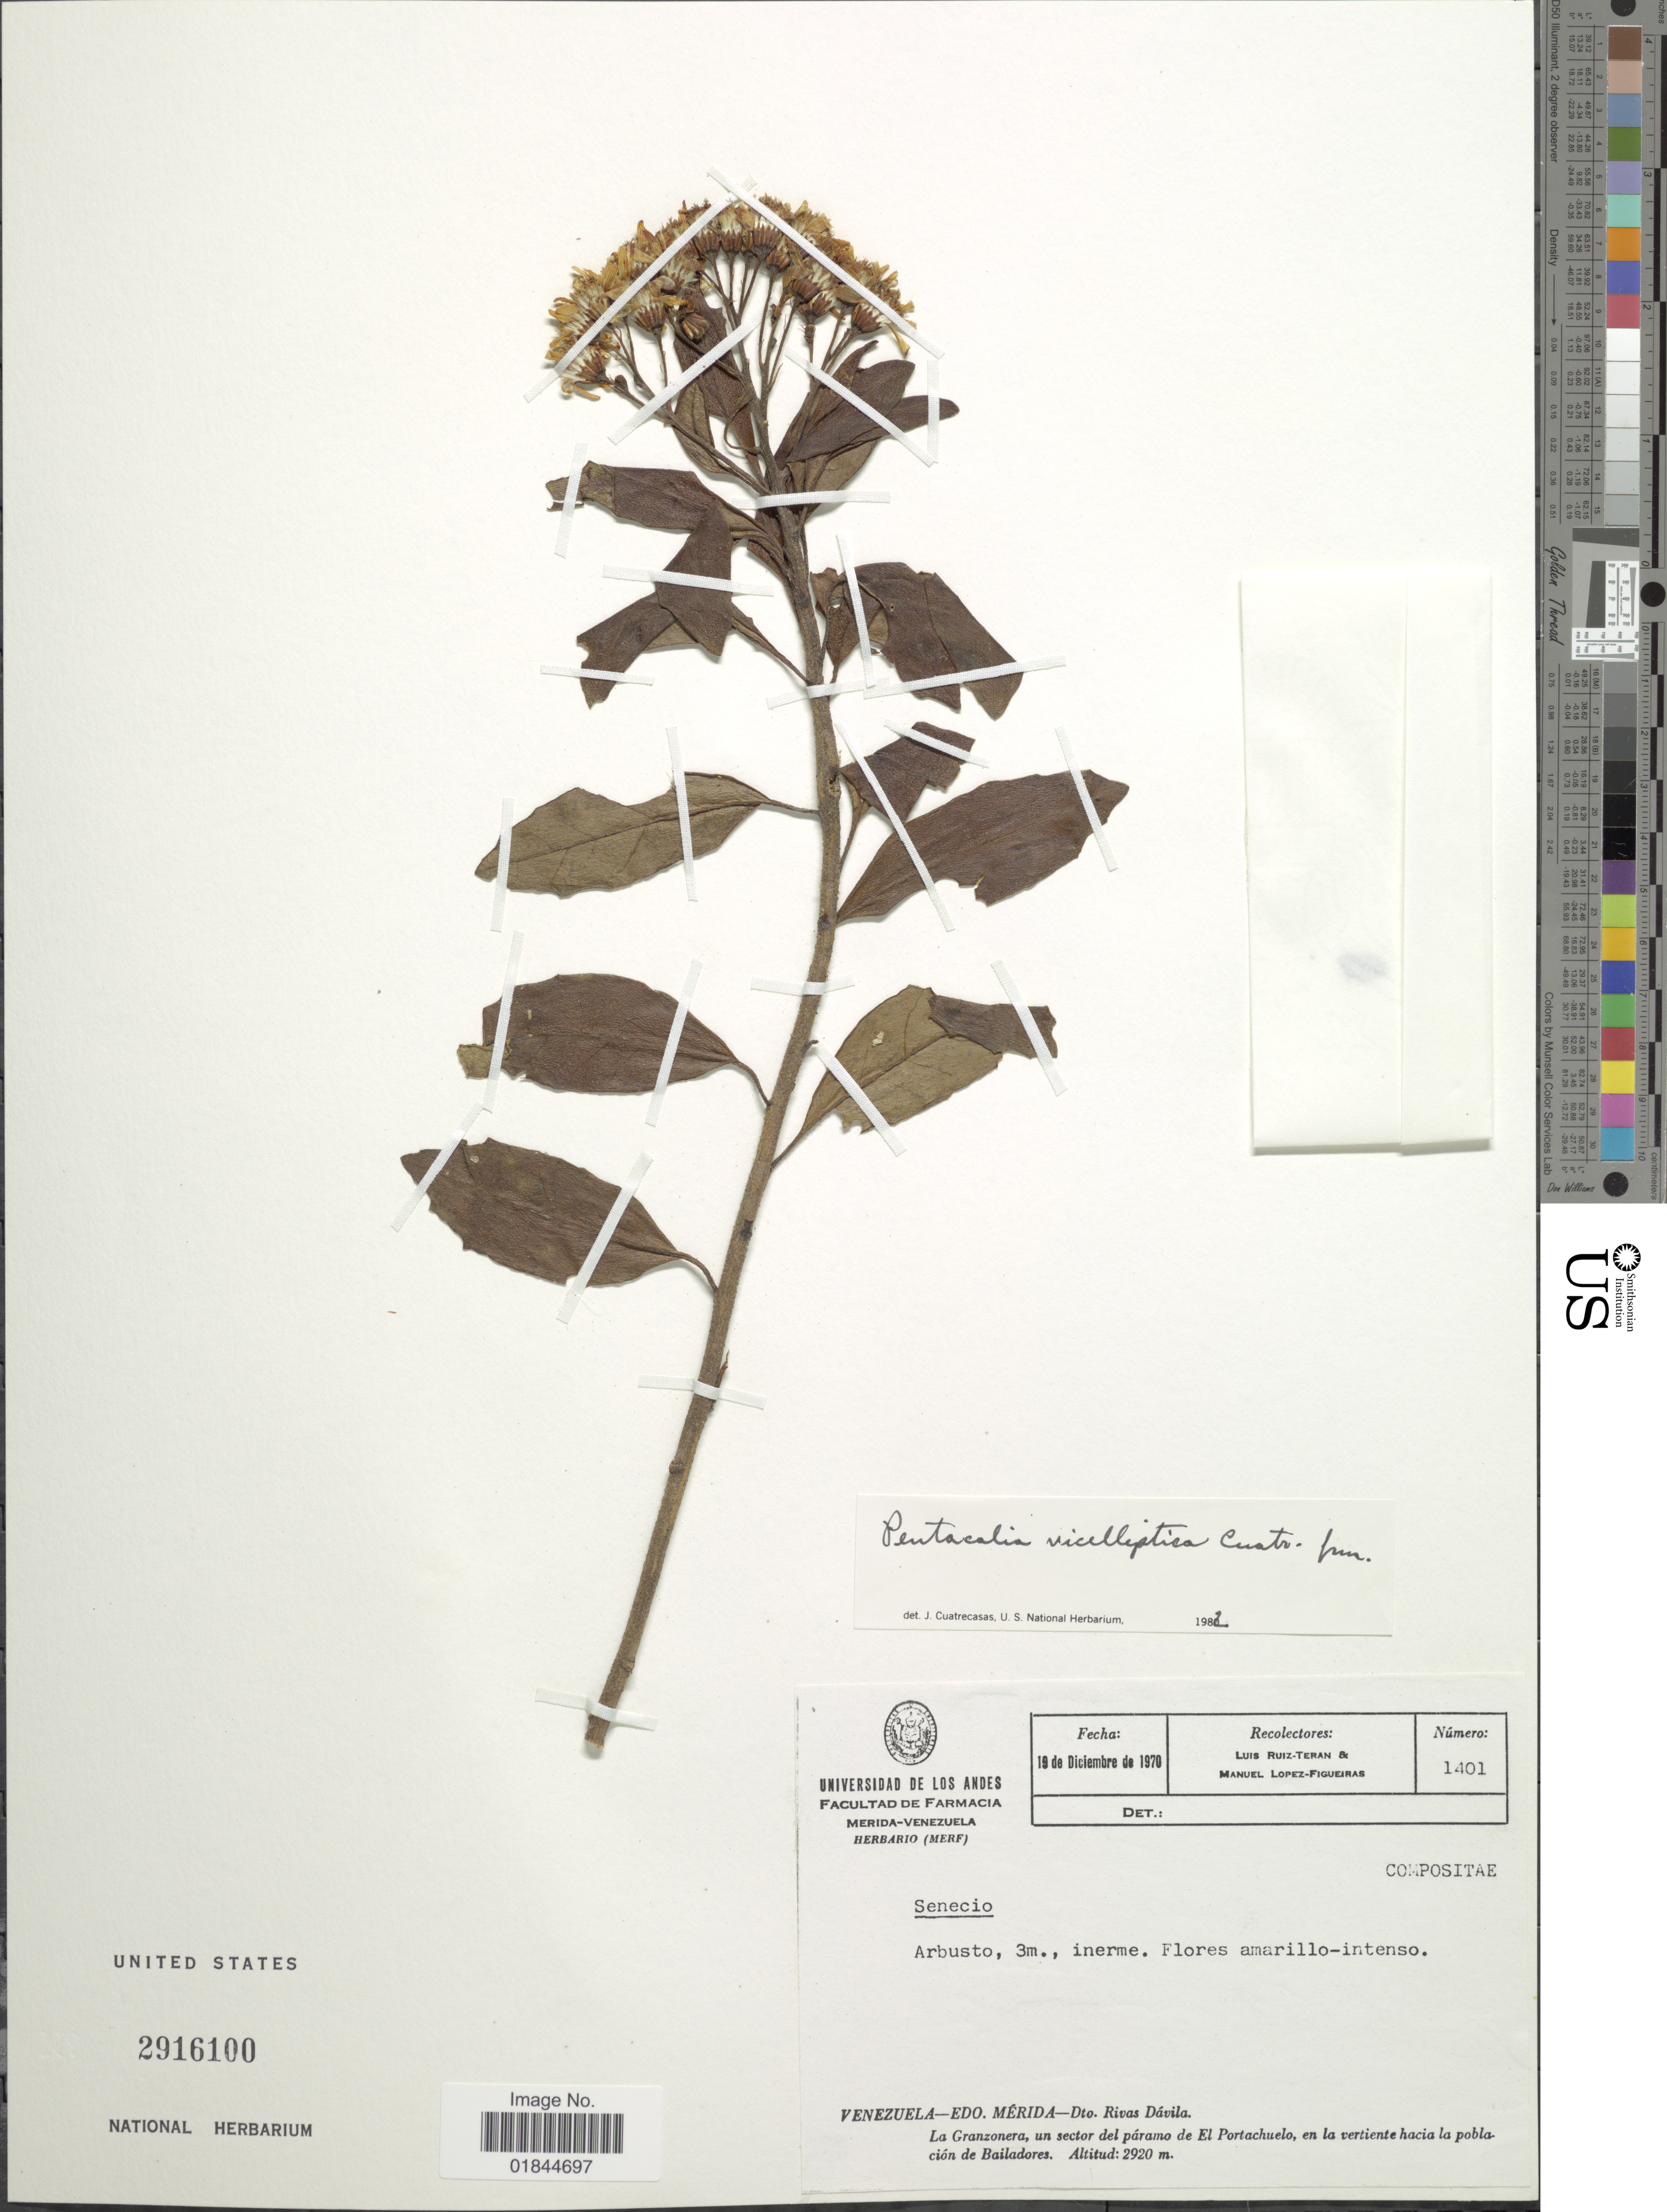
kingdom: Plantae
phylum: Tracheophyta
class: Magnoliopsida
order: Asterales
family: Asteraceae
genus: Pentacalia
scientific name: Pentacalia vicelliptica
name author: (Cuatrec.) Cuatrec.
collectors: L. Teran & M. Lopéz-F.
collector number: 1401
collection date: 1970-12-19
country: Venezuela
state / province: Mérida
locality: Dto. Rivas Davila, La Granzonera, un sector del Paramo de El Portachuelo, en la vertiente hacia la poblacion de Bailadores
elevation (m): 2920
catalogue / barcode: US 2916100